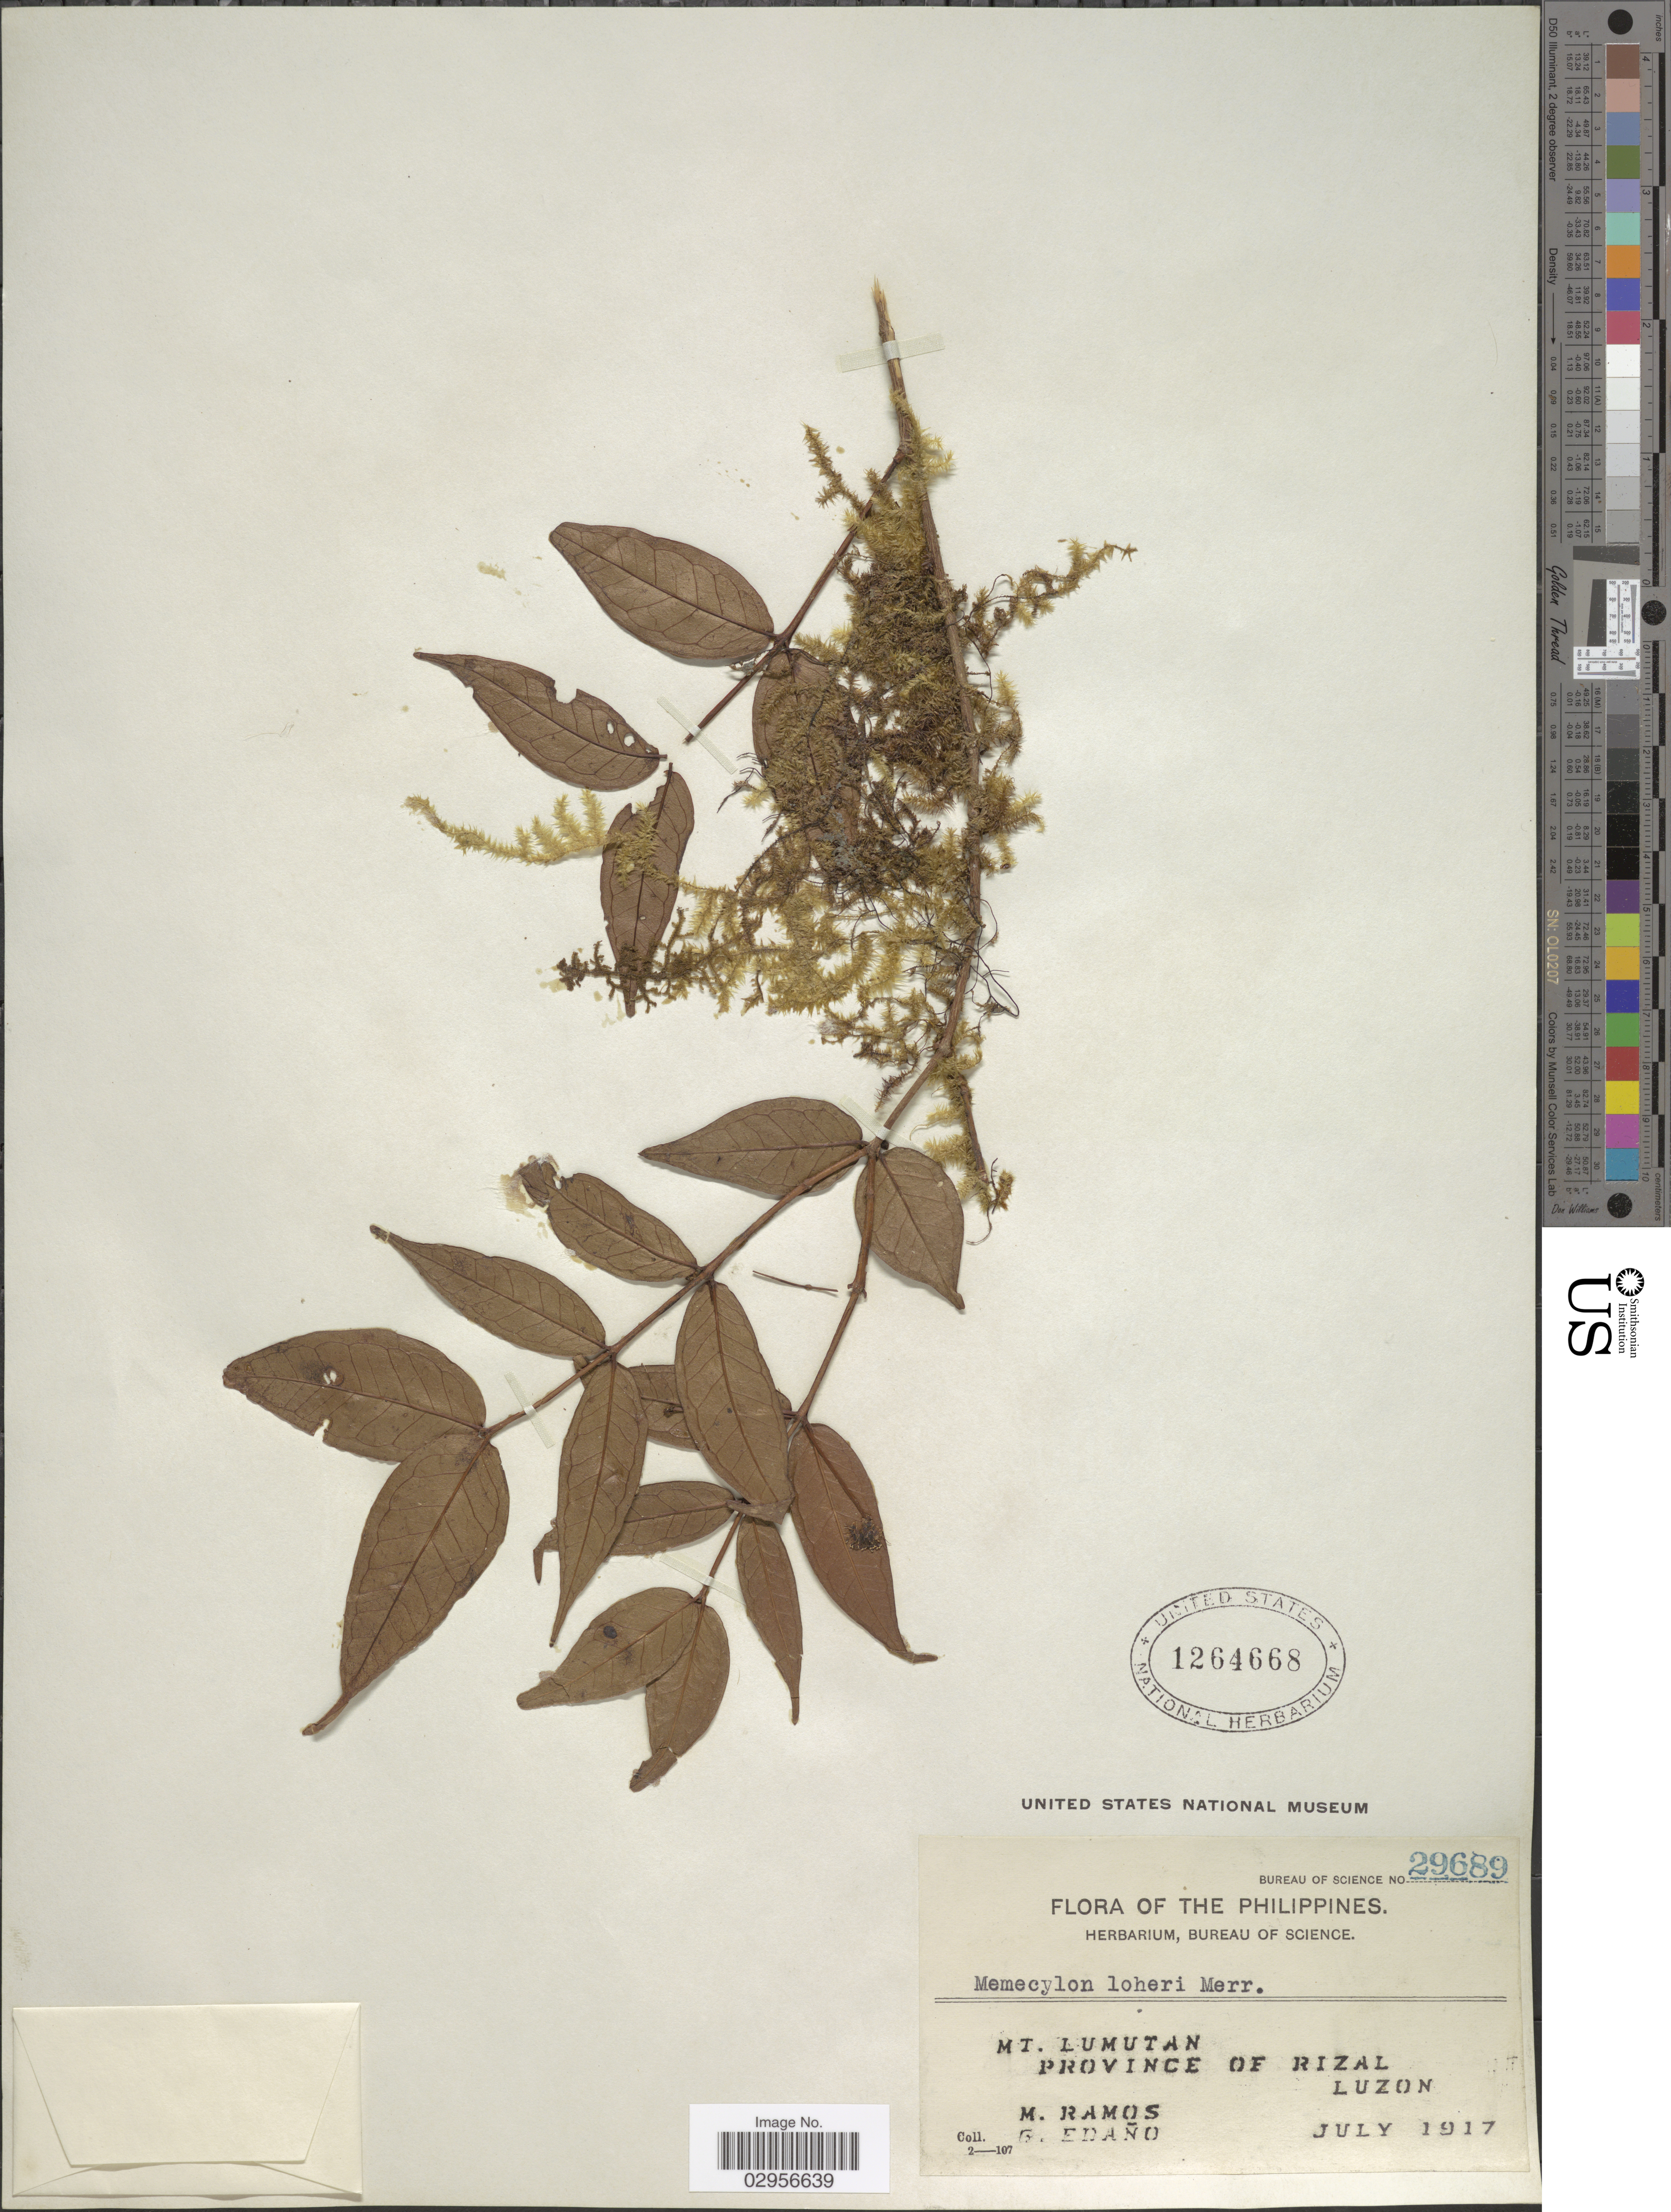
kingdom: Plantae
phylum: Tracheophyta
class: Magnoliopsida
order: Myrtales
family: Melastomataceae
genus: Memecylon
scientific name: Memecylon loheri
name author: Merr.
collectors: M. Ramos & G. Edaño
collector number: Bureau of Science 29689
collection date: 1917-07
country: Philippines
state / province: Calabarzon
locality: Mt. Lumutan, Province of Rizal, Luzon.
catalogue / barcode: US 1264668